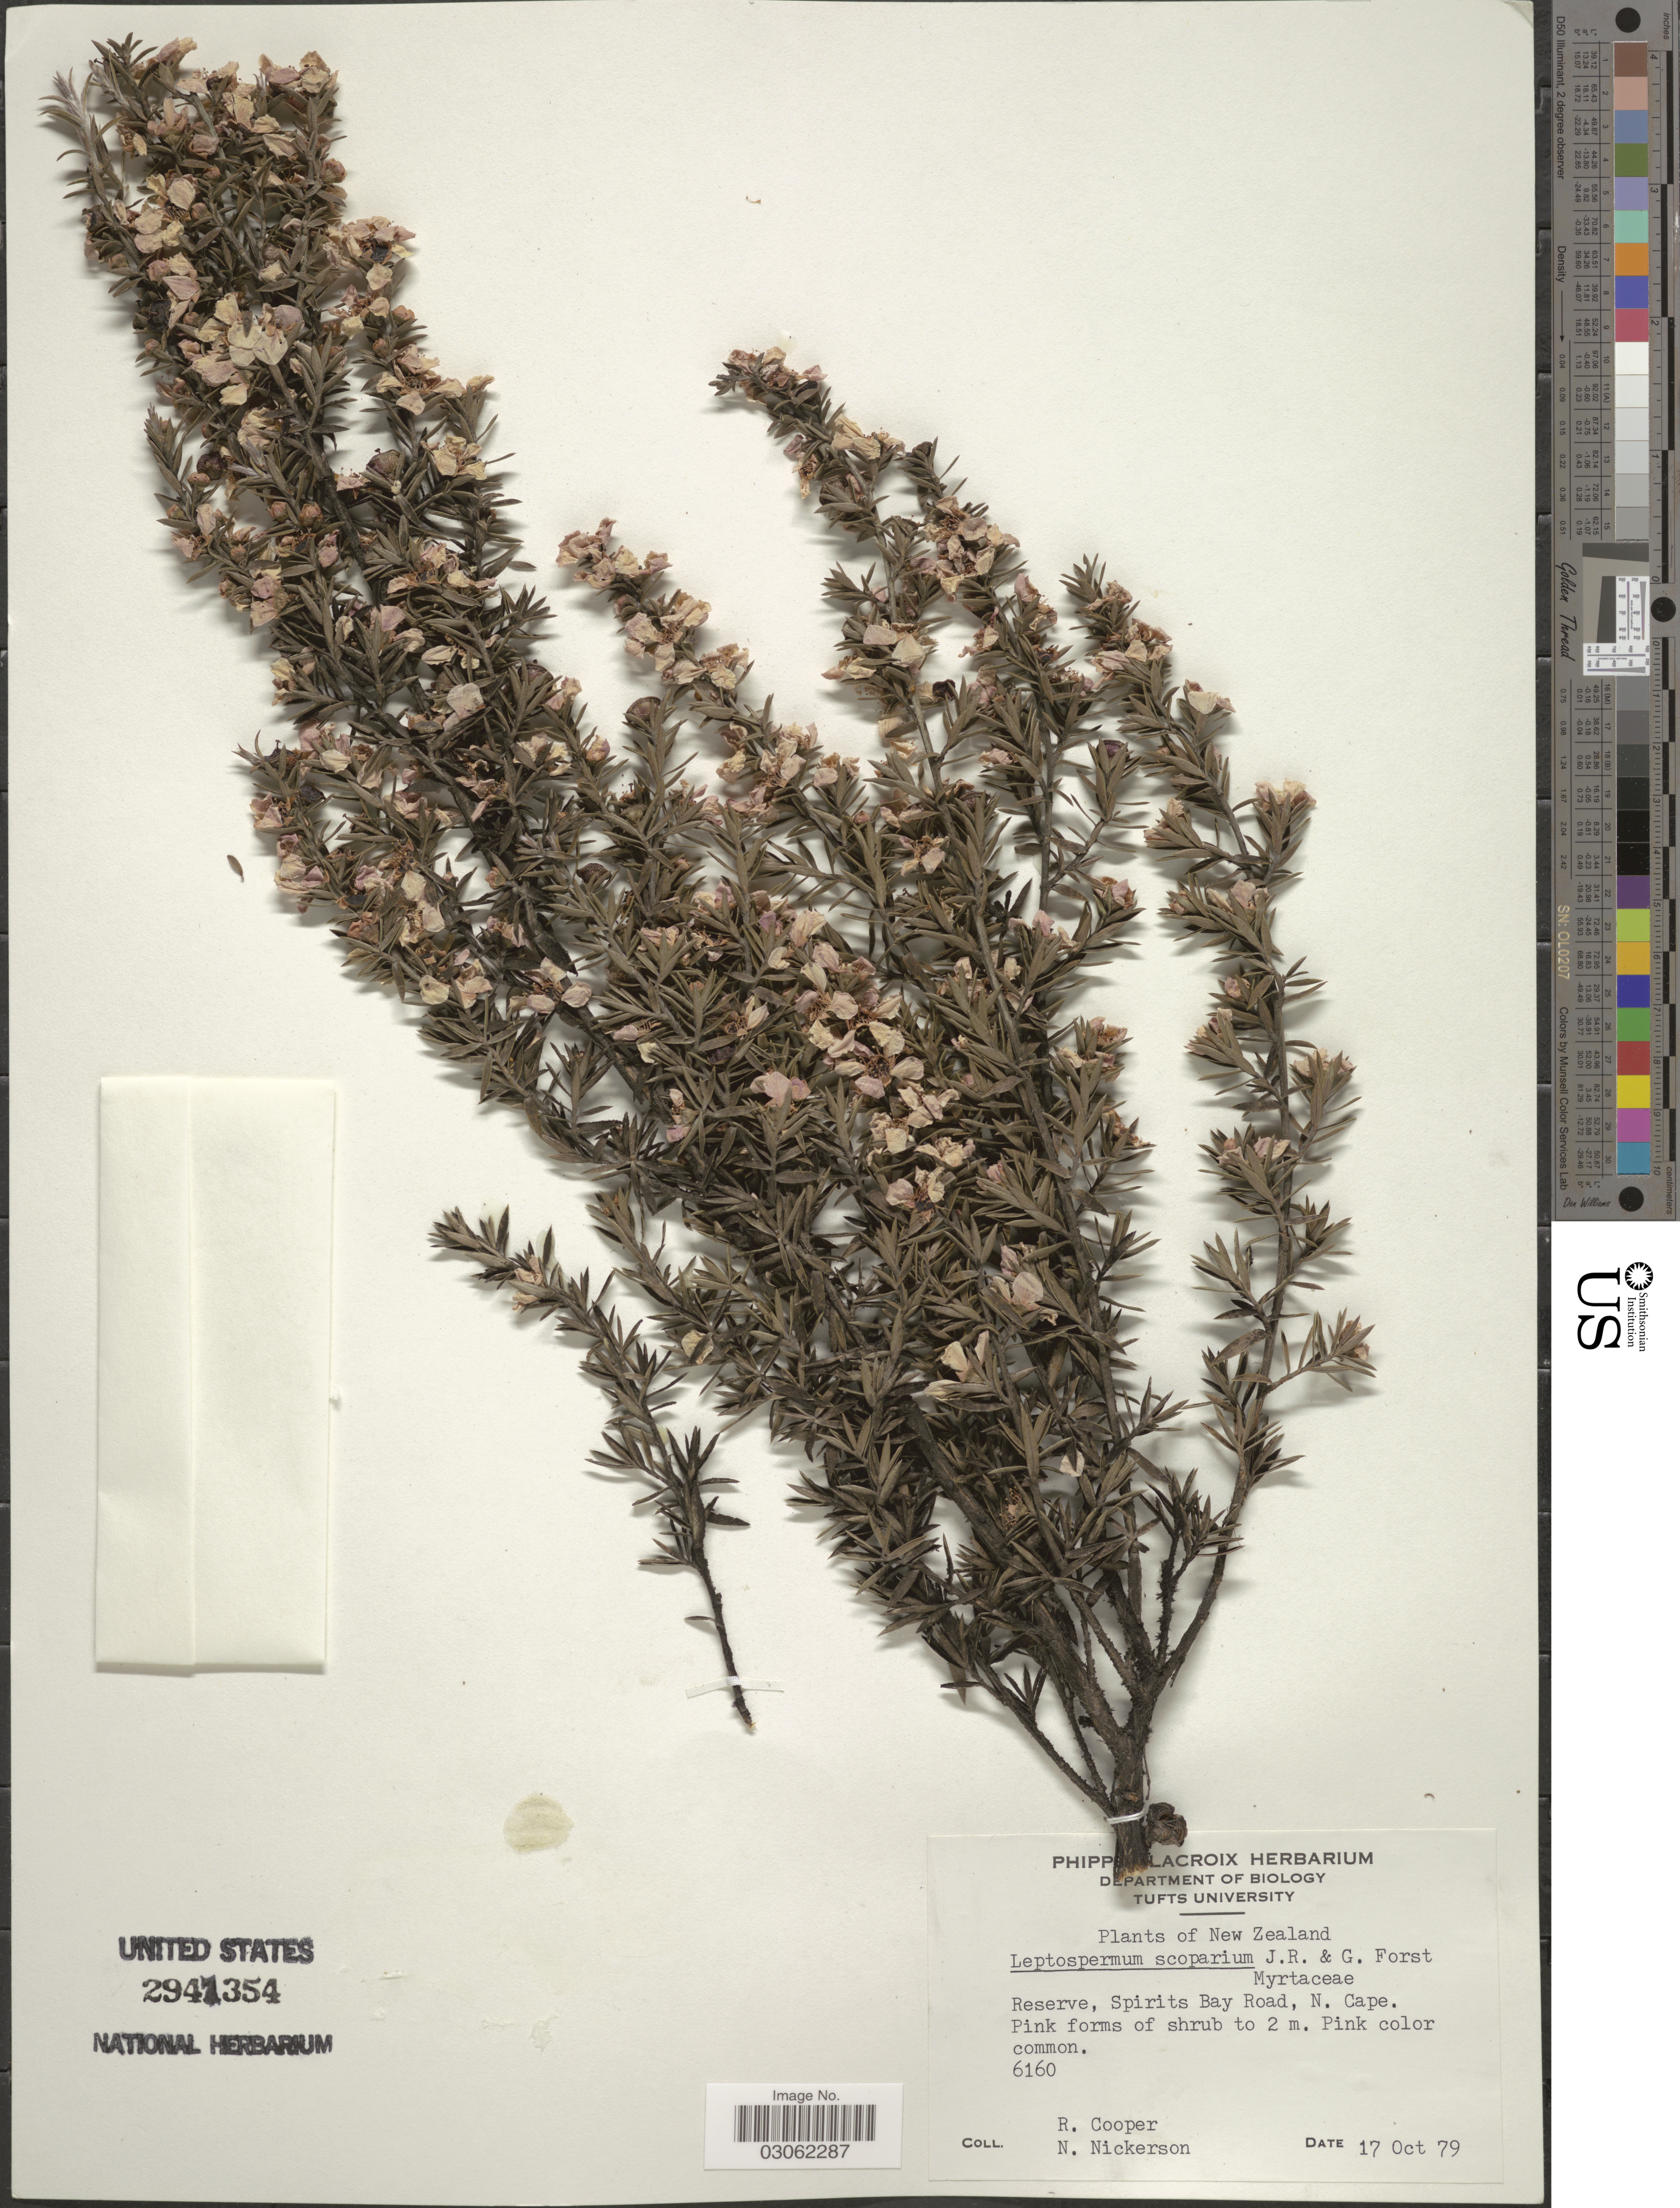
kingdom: Plantae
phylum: Tracheophyta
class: Magnoliopsida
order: Myrtales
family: Myrtaceae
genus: Leptospermum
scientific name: Leptospermum scoparium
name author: J.R. Forst. & G. Forst.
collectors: R. Cooper & N. Nickerson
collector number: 6160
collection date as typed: Transcribed d/m/y: 17/10/79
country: New Zealand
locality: Reserve, Spirits Bay Rd, N. Cape.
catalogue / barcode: US 2941354